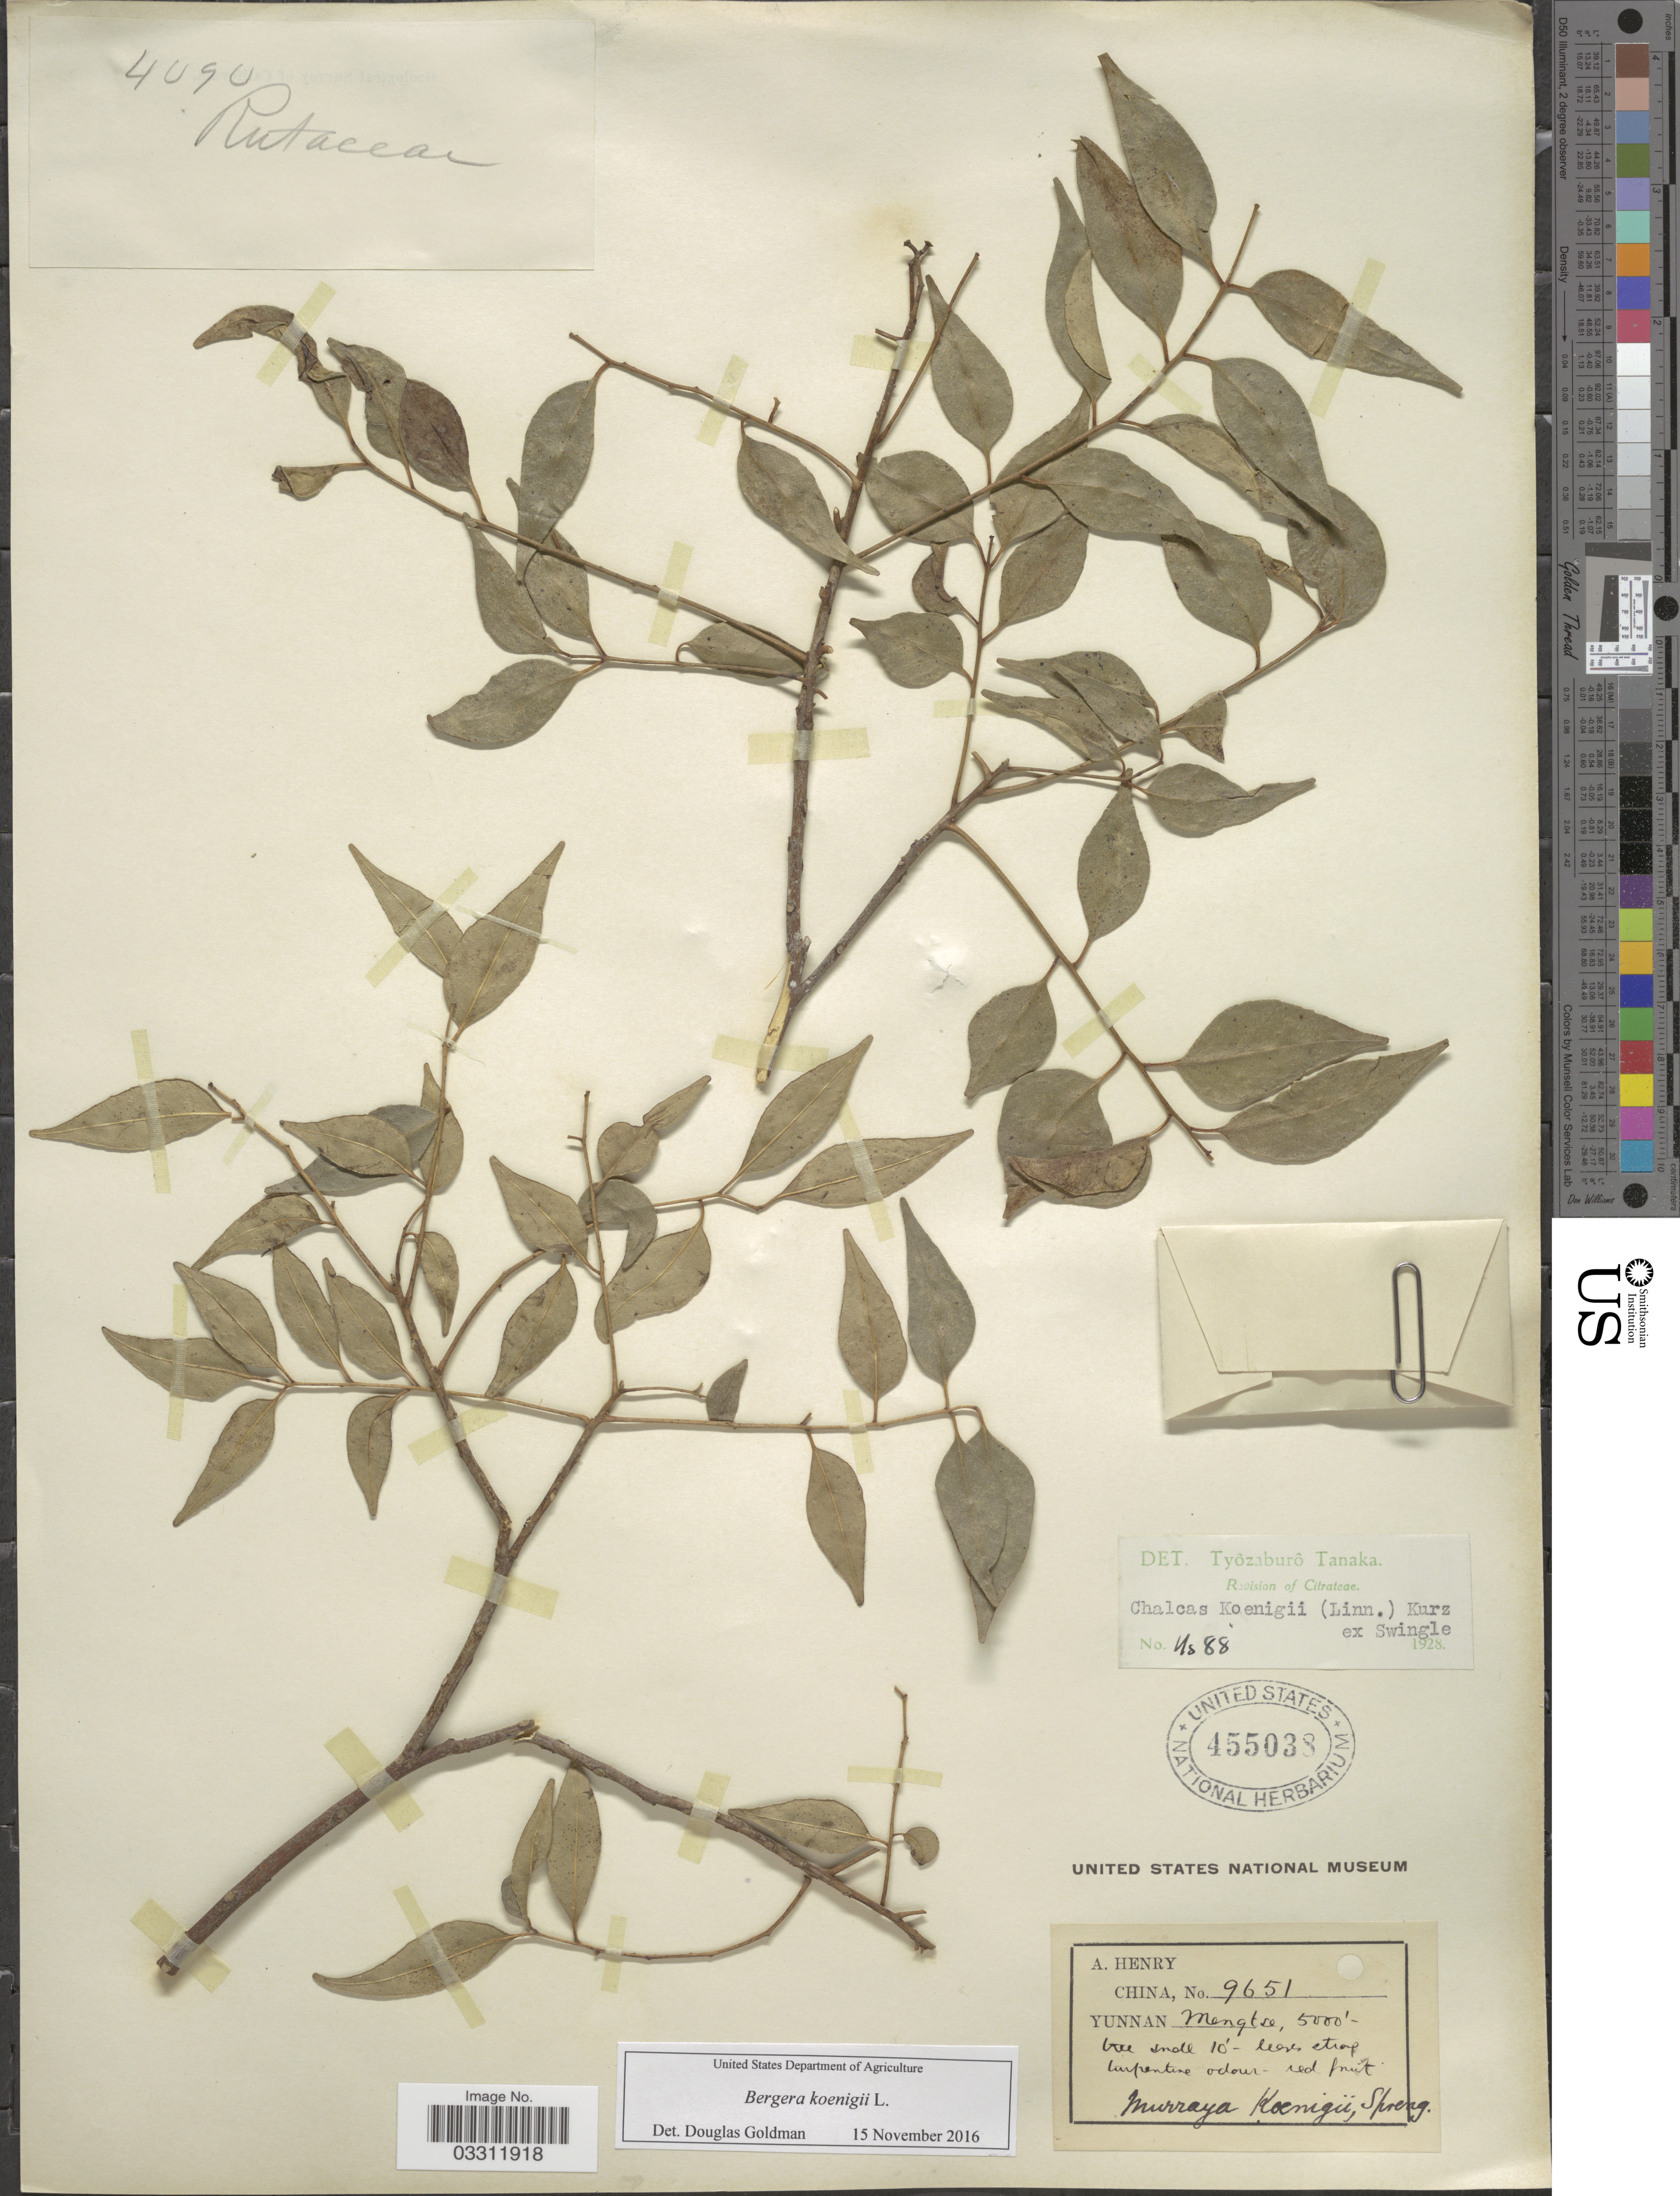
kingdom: Plantae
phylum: Tracheophyta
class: Magnoliopsida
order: Sapindales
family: Rutaceae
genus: Bergera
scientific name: Bergera koenigii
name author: L.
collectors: A. Henry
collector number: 9651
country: China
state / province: Yunnan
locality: Mengtze.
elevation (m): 1524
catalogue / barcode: US 455038